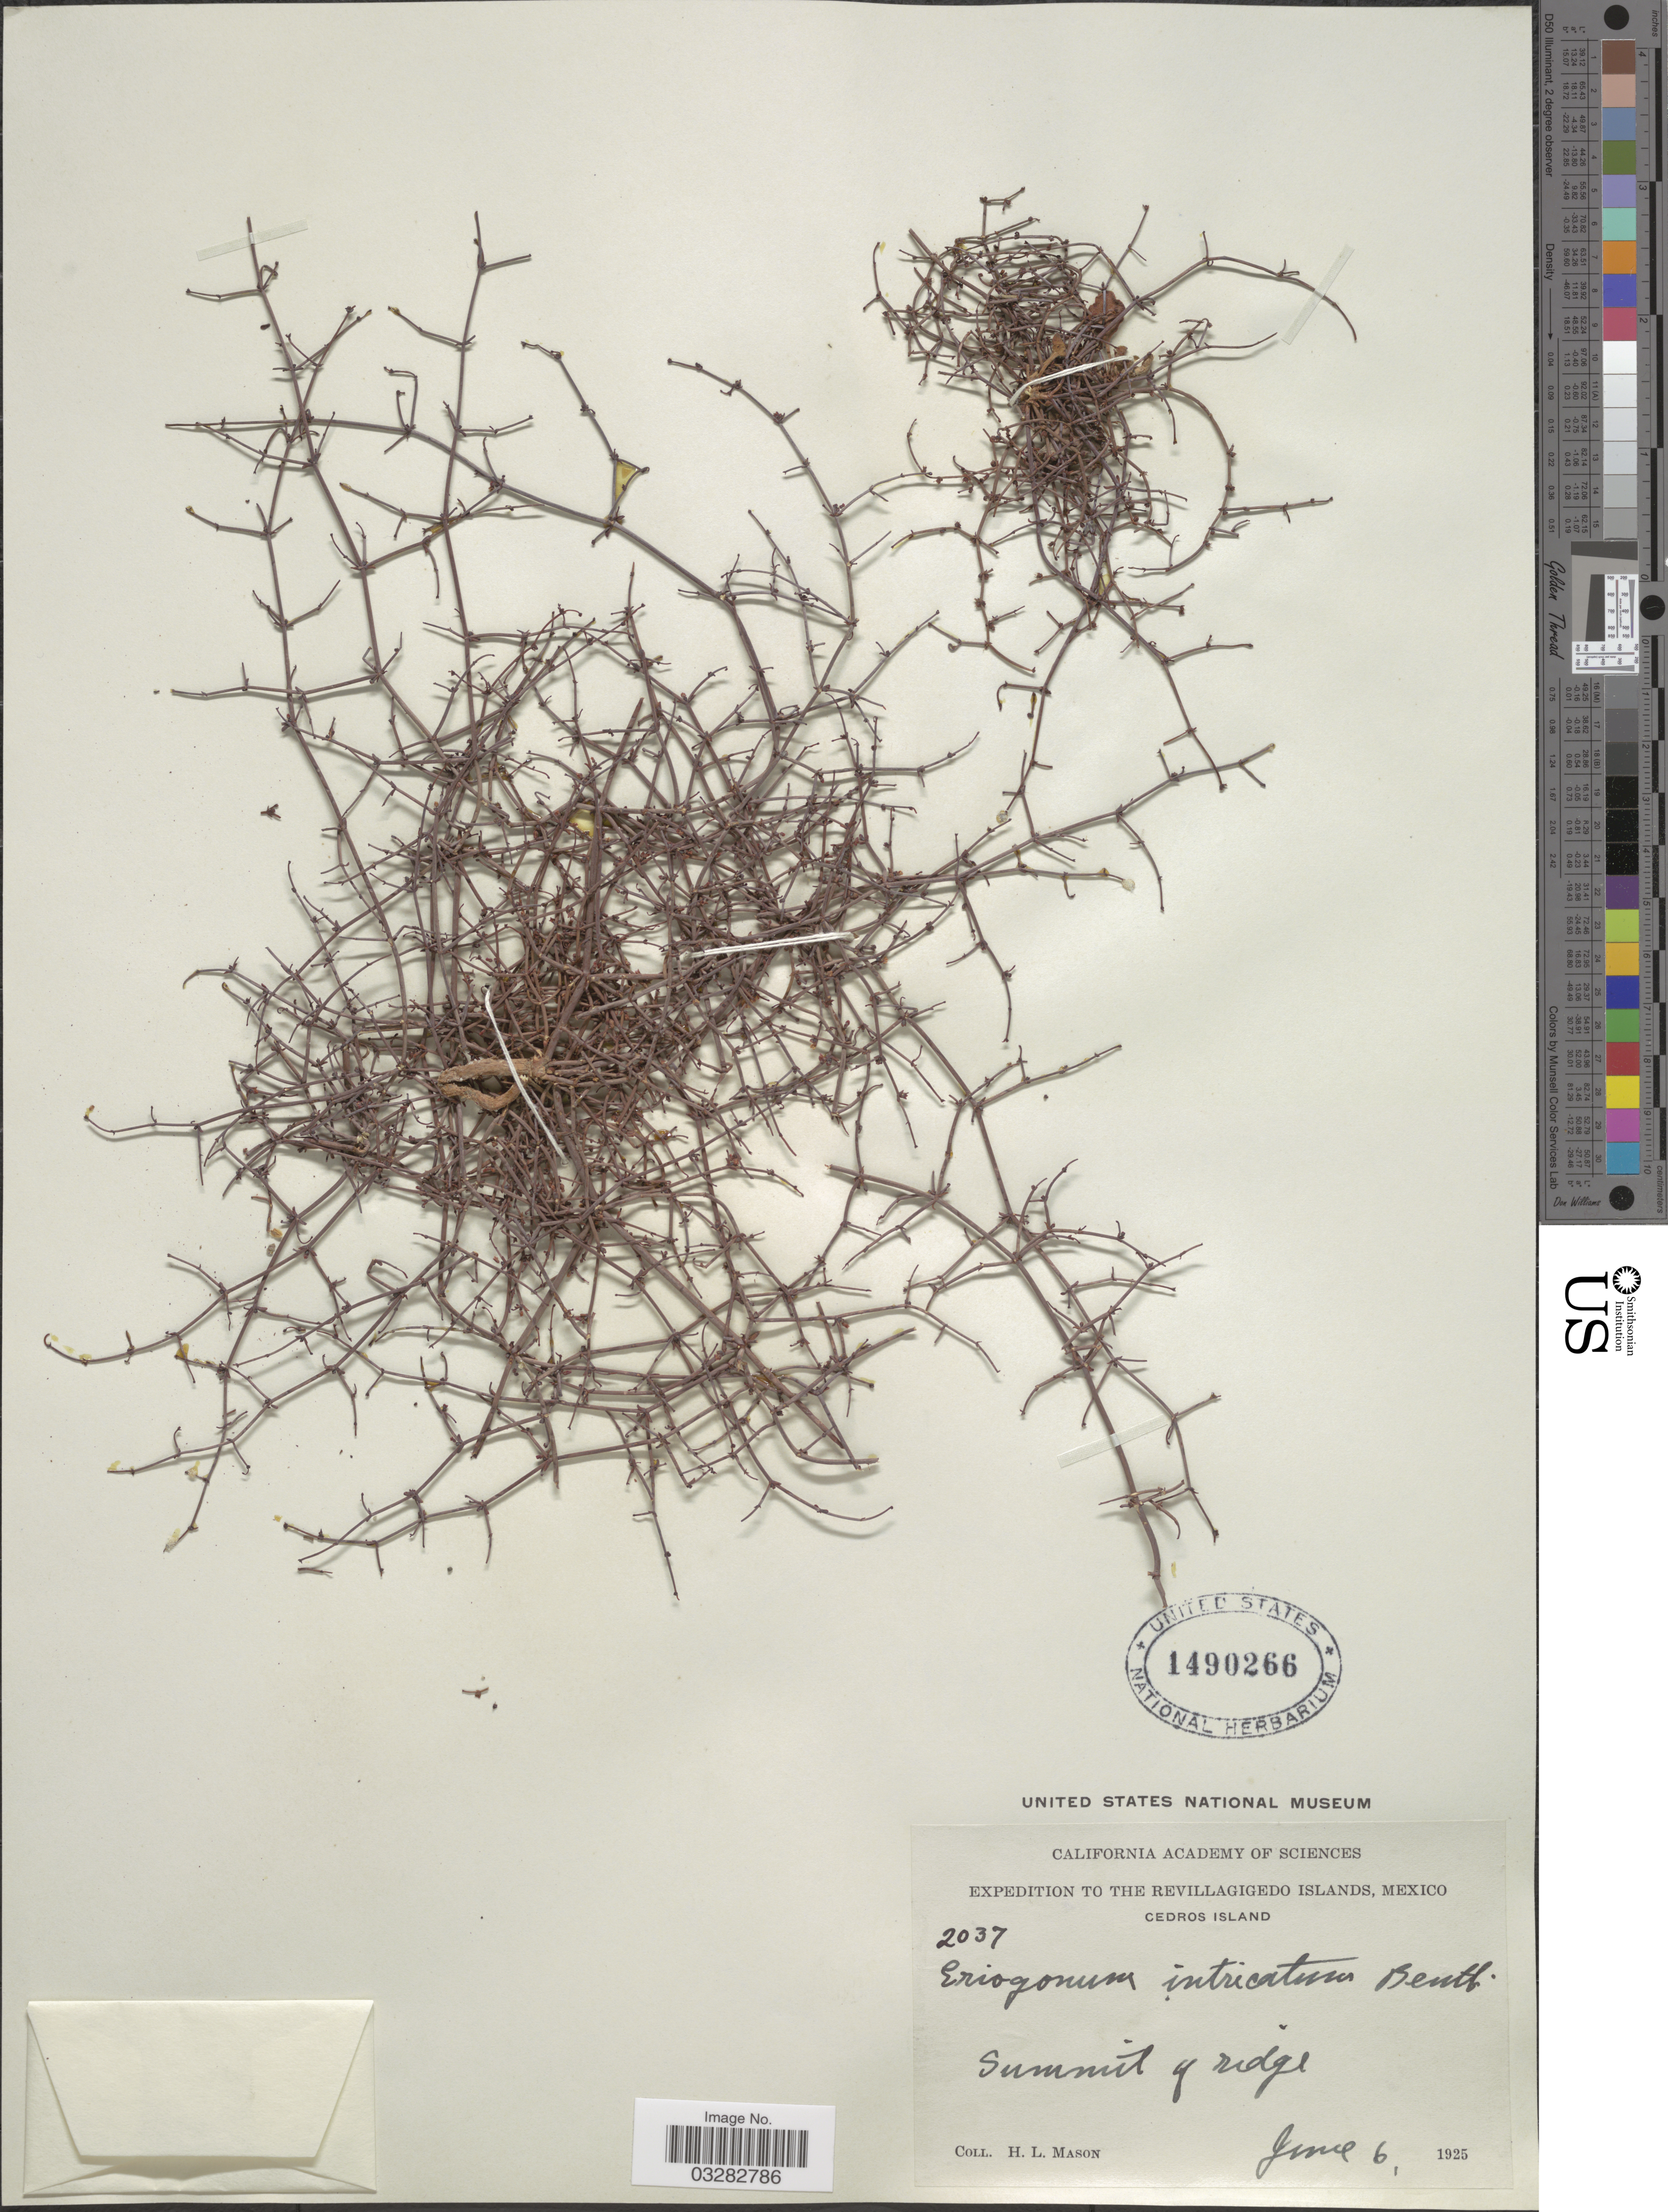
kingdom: Plantae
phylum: Tracheophyta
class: Magnoliopsida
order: Caryophyllales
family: Polygonaceae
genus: Eriogonum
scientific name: Eriogonum intricatum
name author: Benth.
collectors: H. L. Mason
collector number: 2037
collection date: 1925-06-06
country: Mexico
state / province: Colima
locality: Revillagigedo Islands. Cedros Island. Summit of ridge.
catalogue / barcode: US 1490266